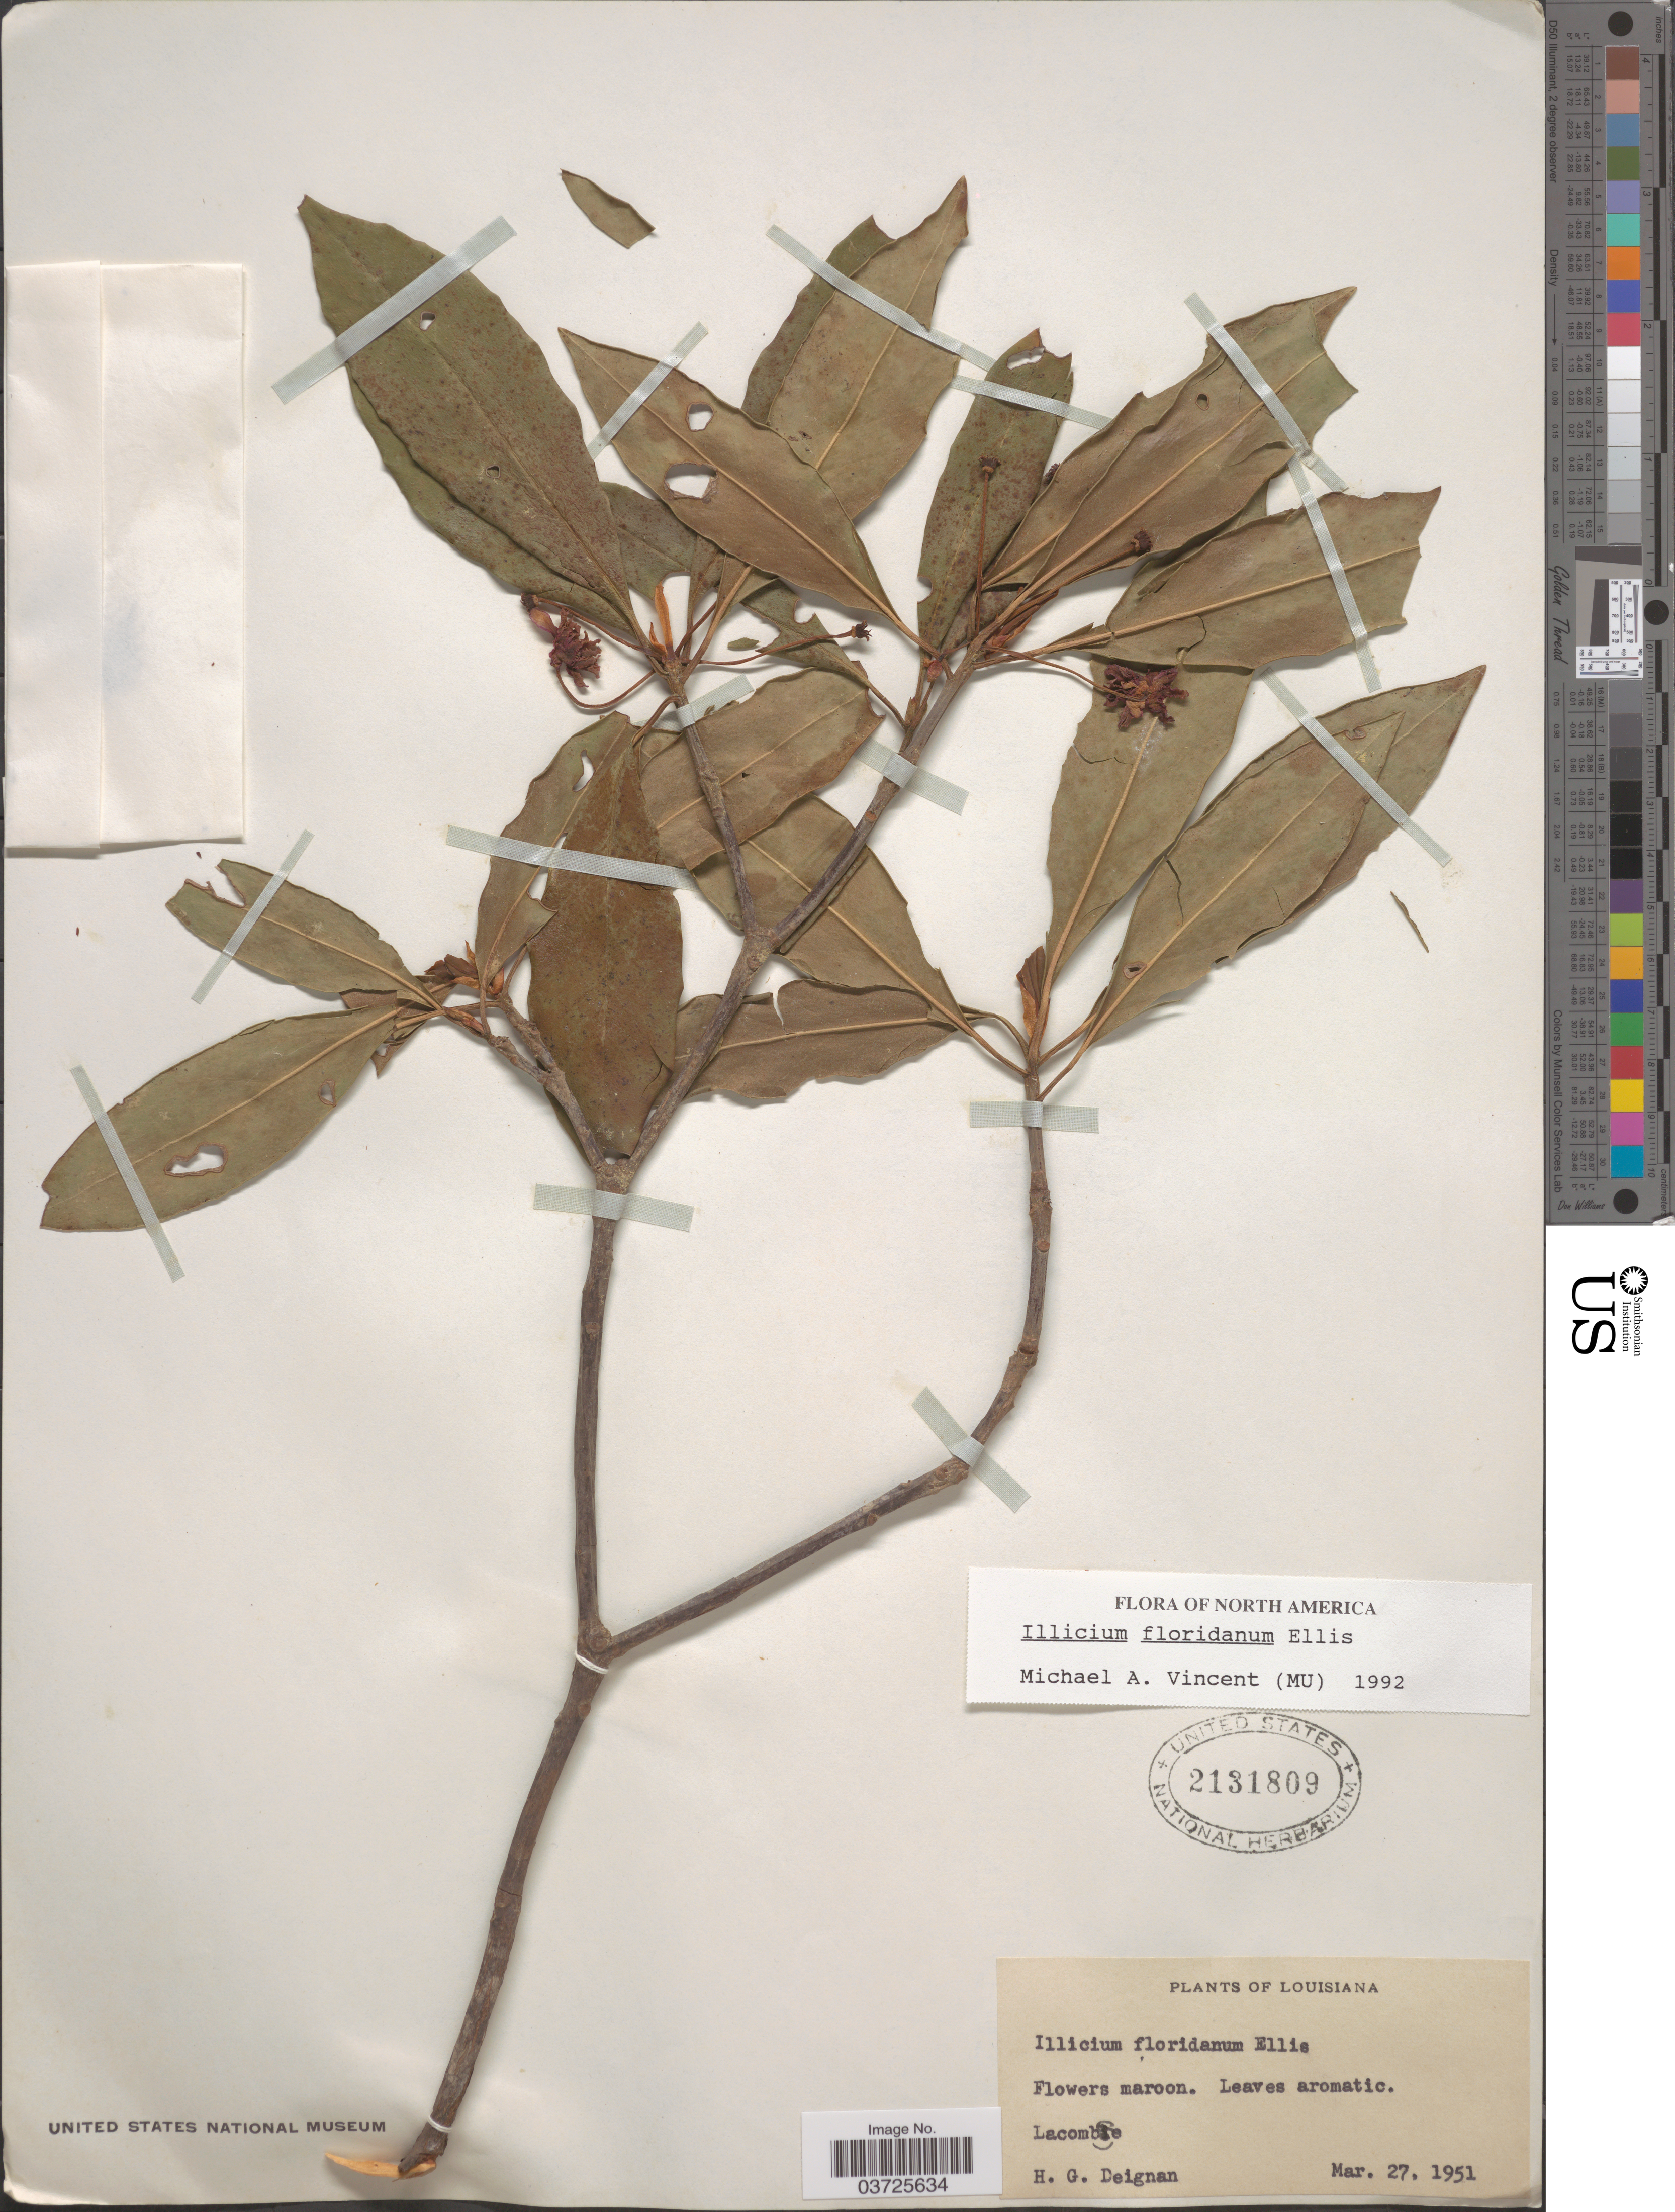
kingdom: Plantae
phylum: Tracheophyta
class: Magnoliopsida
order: Austrobaileyales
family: Schisandraceae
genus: Illicium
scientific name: Illicium floridanum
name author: J. Ellis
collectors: H. Deignan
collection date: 1951-03-27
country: United States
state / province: Louisiana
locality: Lacombe.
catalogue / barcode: US 2131809